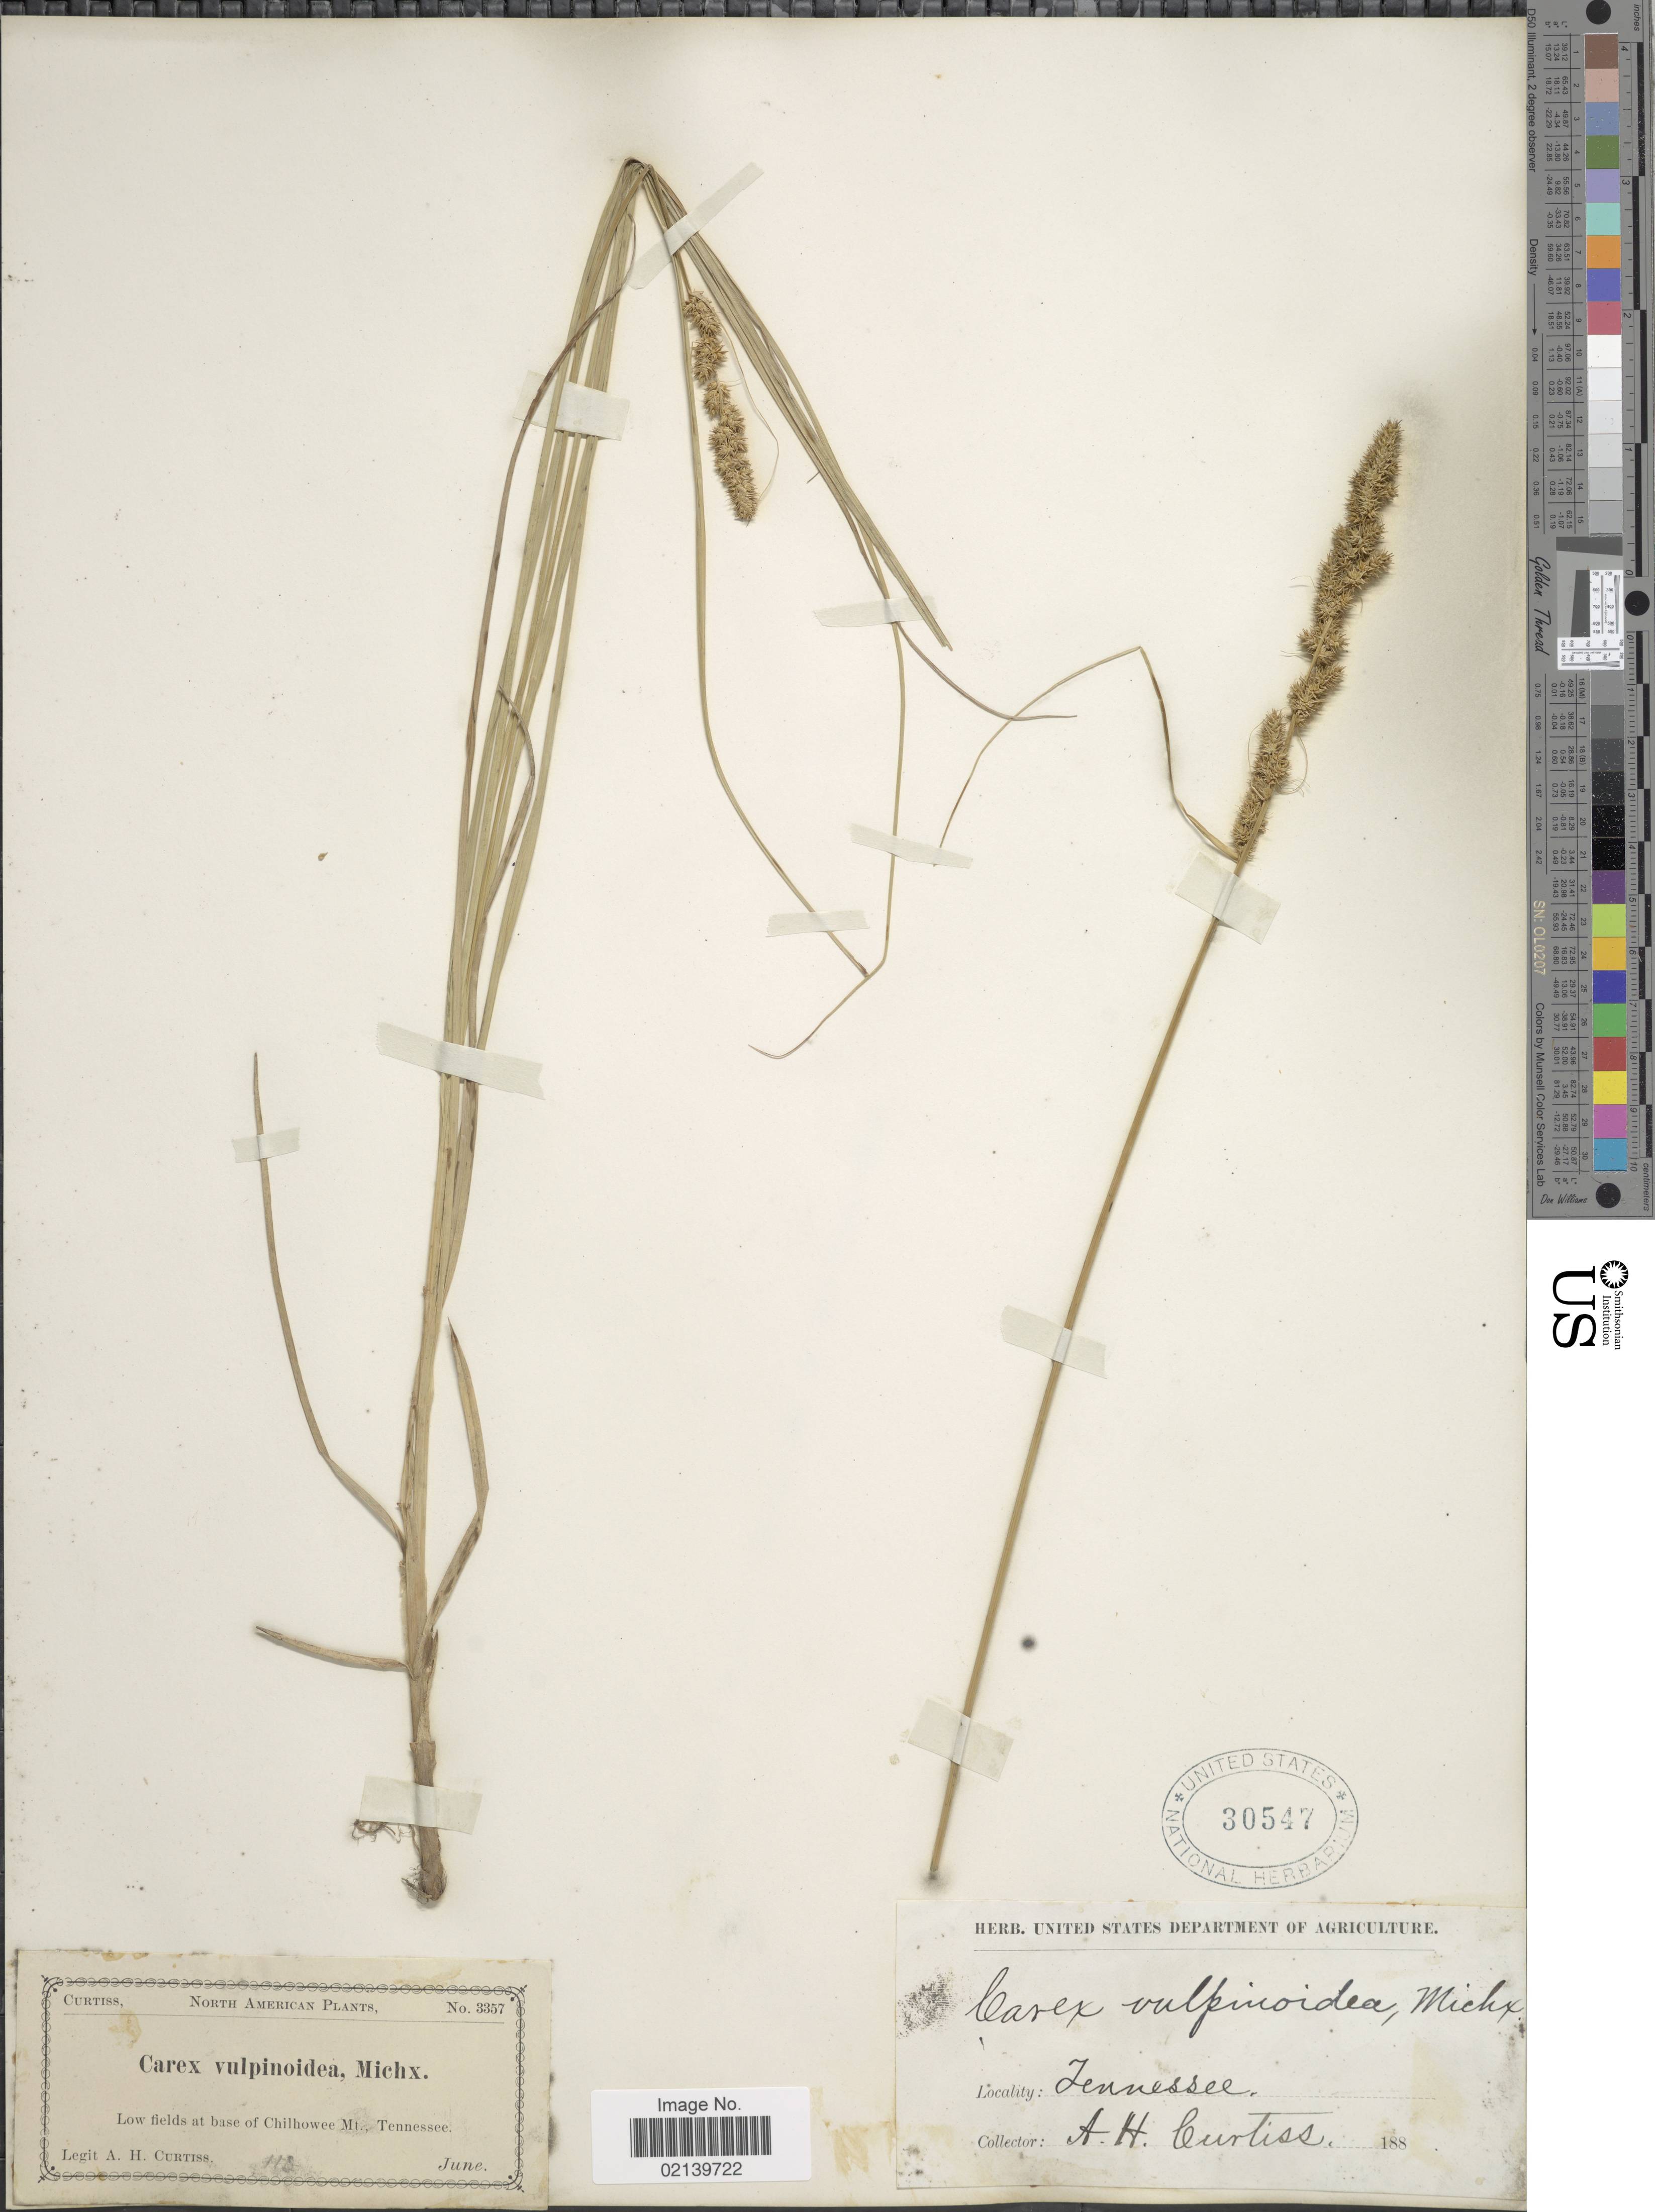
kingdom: Plantae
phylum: Tracheophyta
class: Liliopsida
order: Poales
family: Cyperaceae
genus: Carex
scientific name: Carex vulpinoidea Michx.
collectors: A. H. Curtiss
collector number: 3357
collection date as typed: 188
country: United States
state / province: Tennessee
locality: Low fields at base of Chilhowee Mt.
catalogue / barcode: US 30547